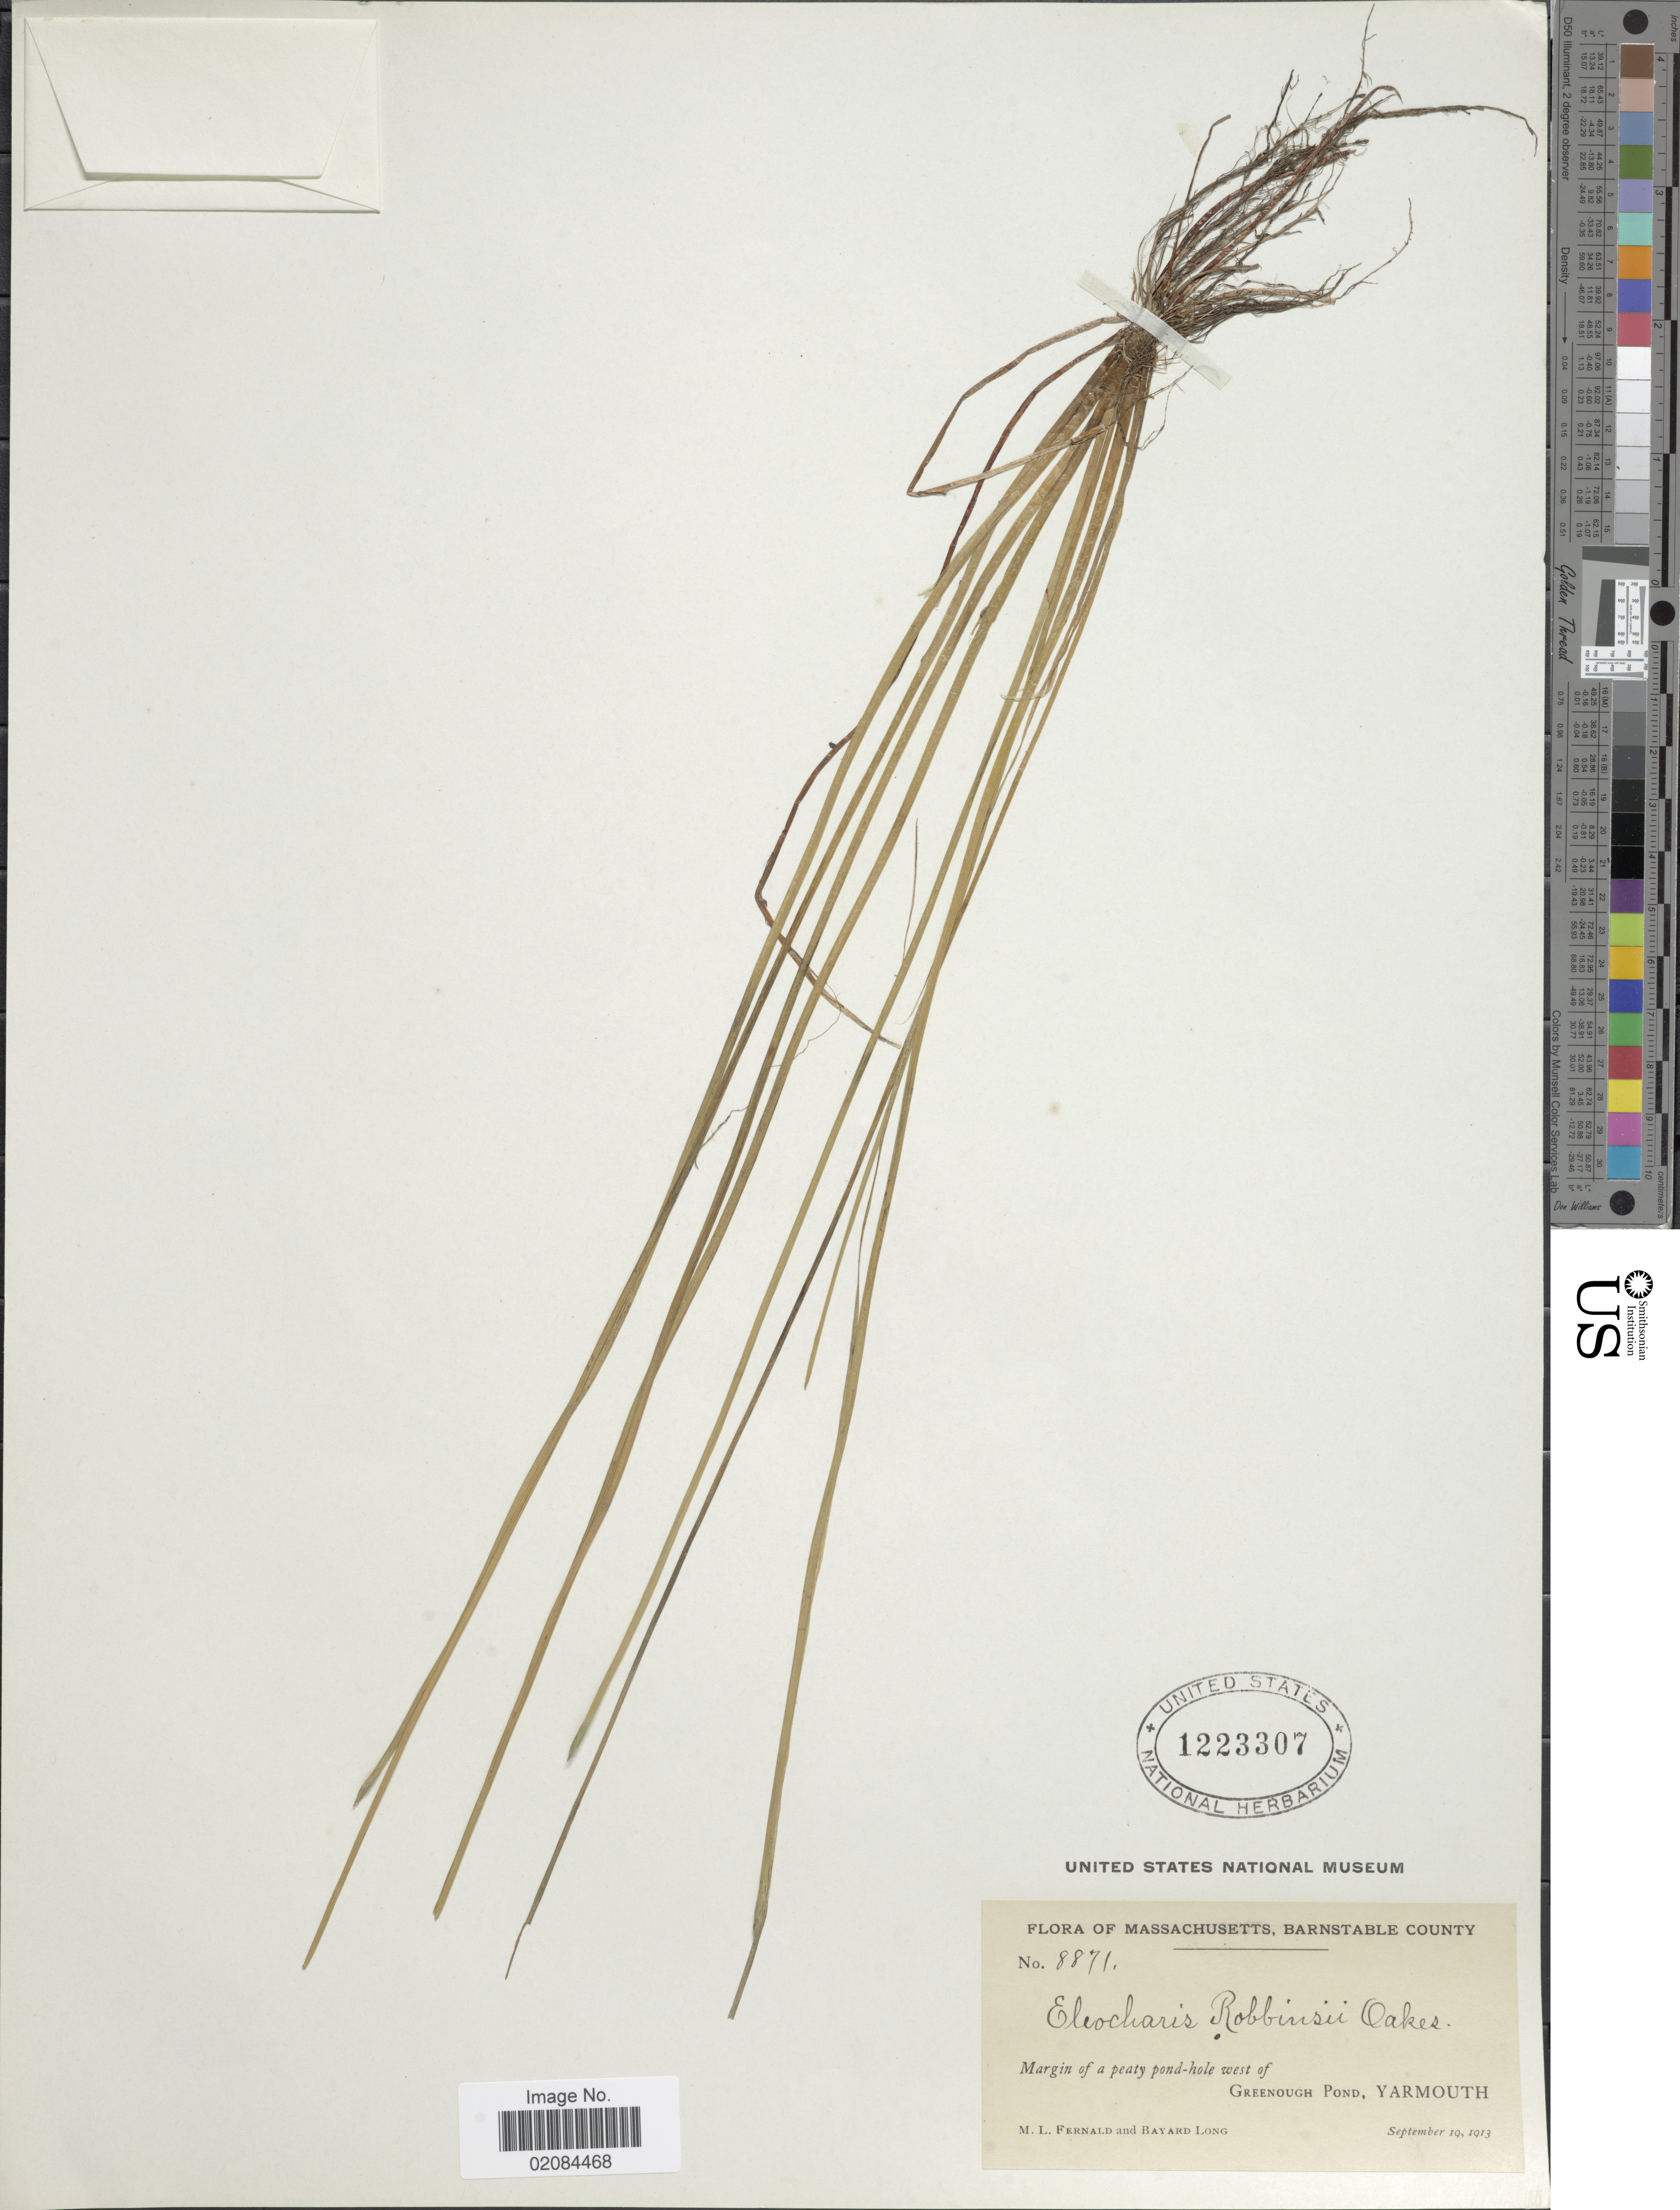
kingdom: Plantae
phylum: Tracheophyta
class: Liliopsida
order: Poales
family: Cyperaceae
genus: Eleocharis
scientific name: Eleocharis robbinsii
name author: Oakes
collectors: M. L. Fernald & B. Long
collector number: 8871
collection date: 1913-09-19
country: United States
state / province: Massachusetts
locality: Barnstable County, Greenough Pond, Yarmouth, Margin of a peaty pond-hale west of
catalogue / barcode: US 1223307